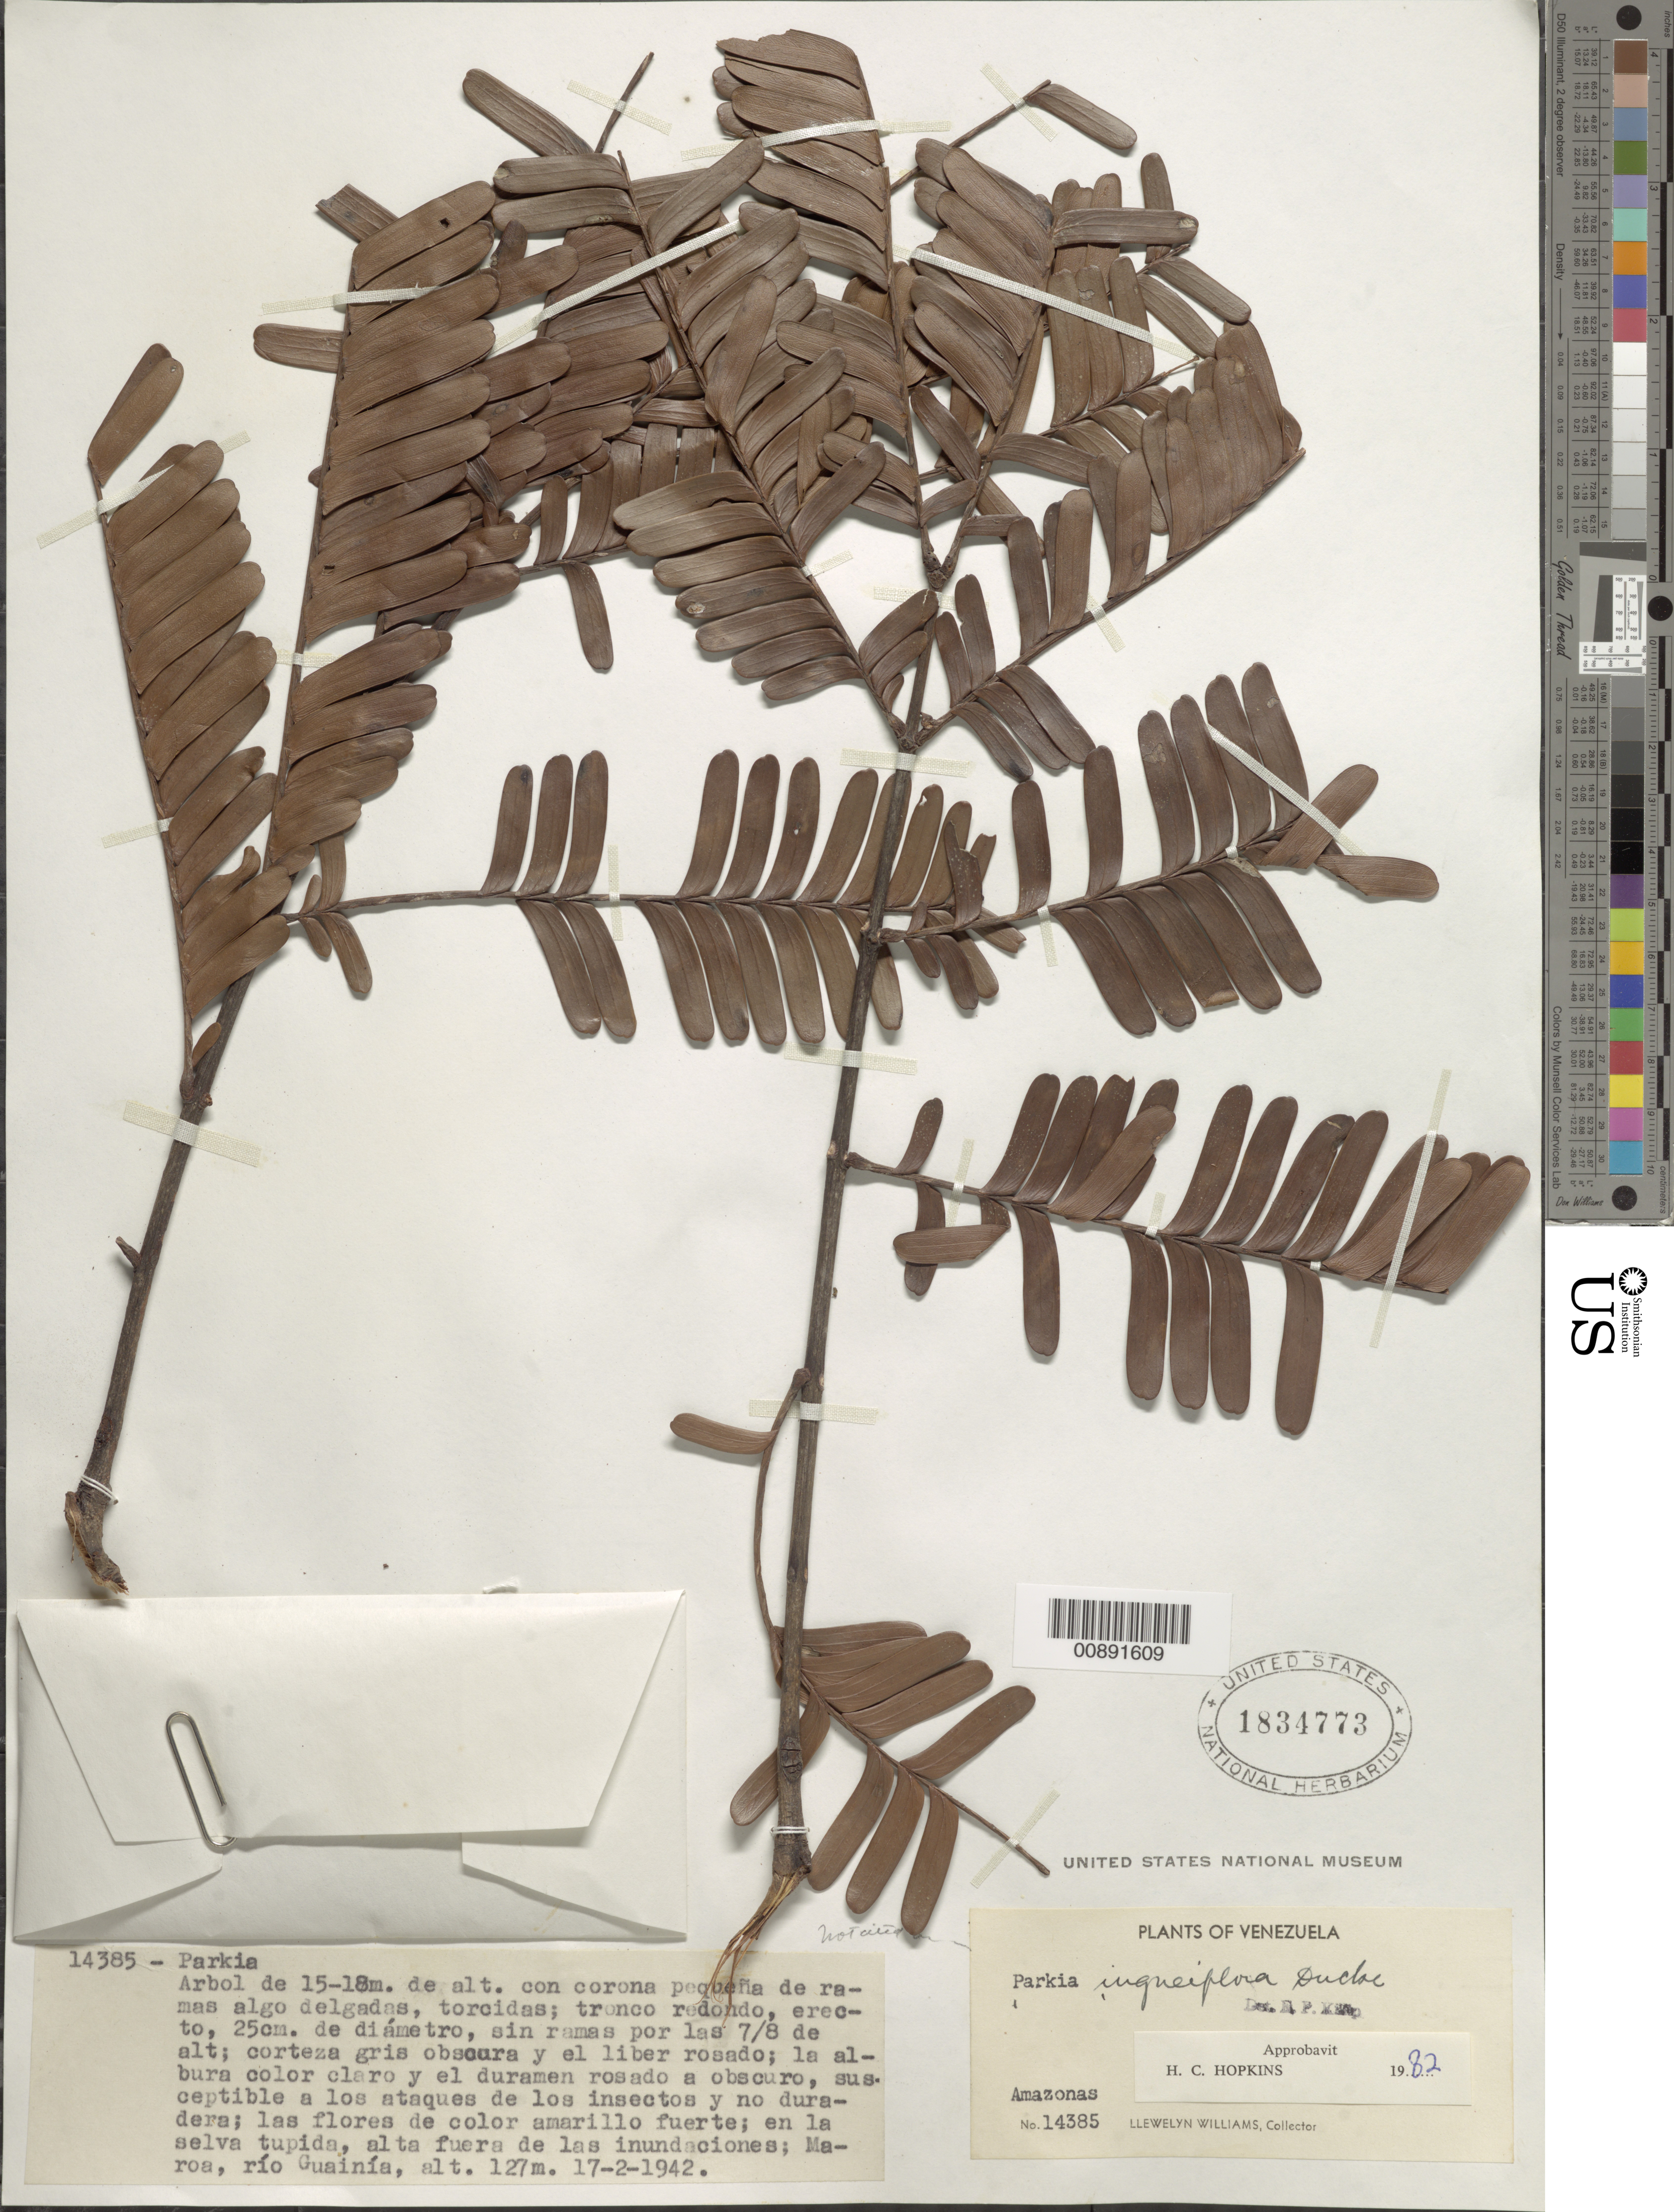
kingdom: Plantae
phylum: Tracheophyta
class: Magnoliopsida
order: Fabales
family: Fabaceae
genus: Parkia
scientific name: Parkia igneiflora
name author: Ducke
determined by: Hopkins, H. C.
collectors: Ll. Williams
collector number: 14385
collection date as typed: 17-Feb-42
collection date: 1942-02-17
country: Venezuela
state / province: Amazonas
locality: Maroa, Río Guainía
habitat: Selva tupida, alta fuera de las inundaciones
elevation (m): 127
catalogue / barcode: US 1834773